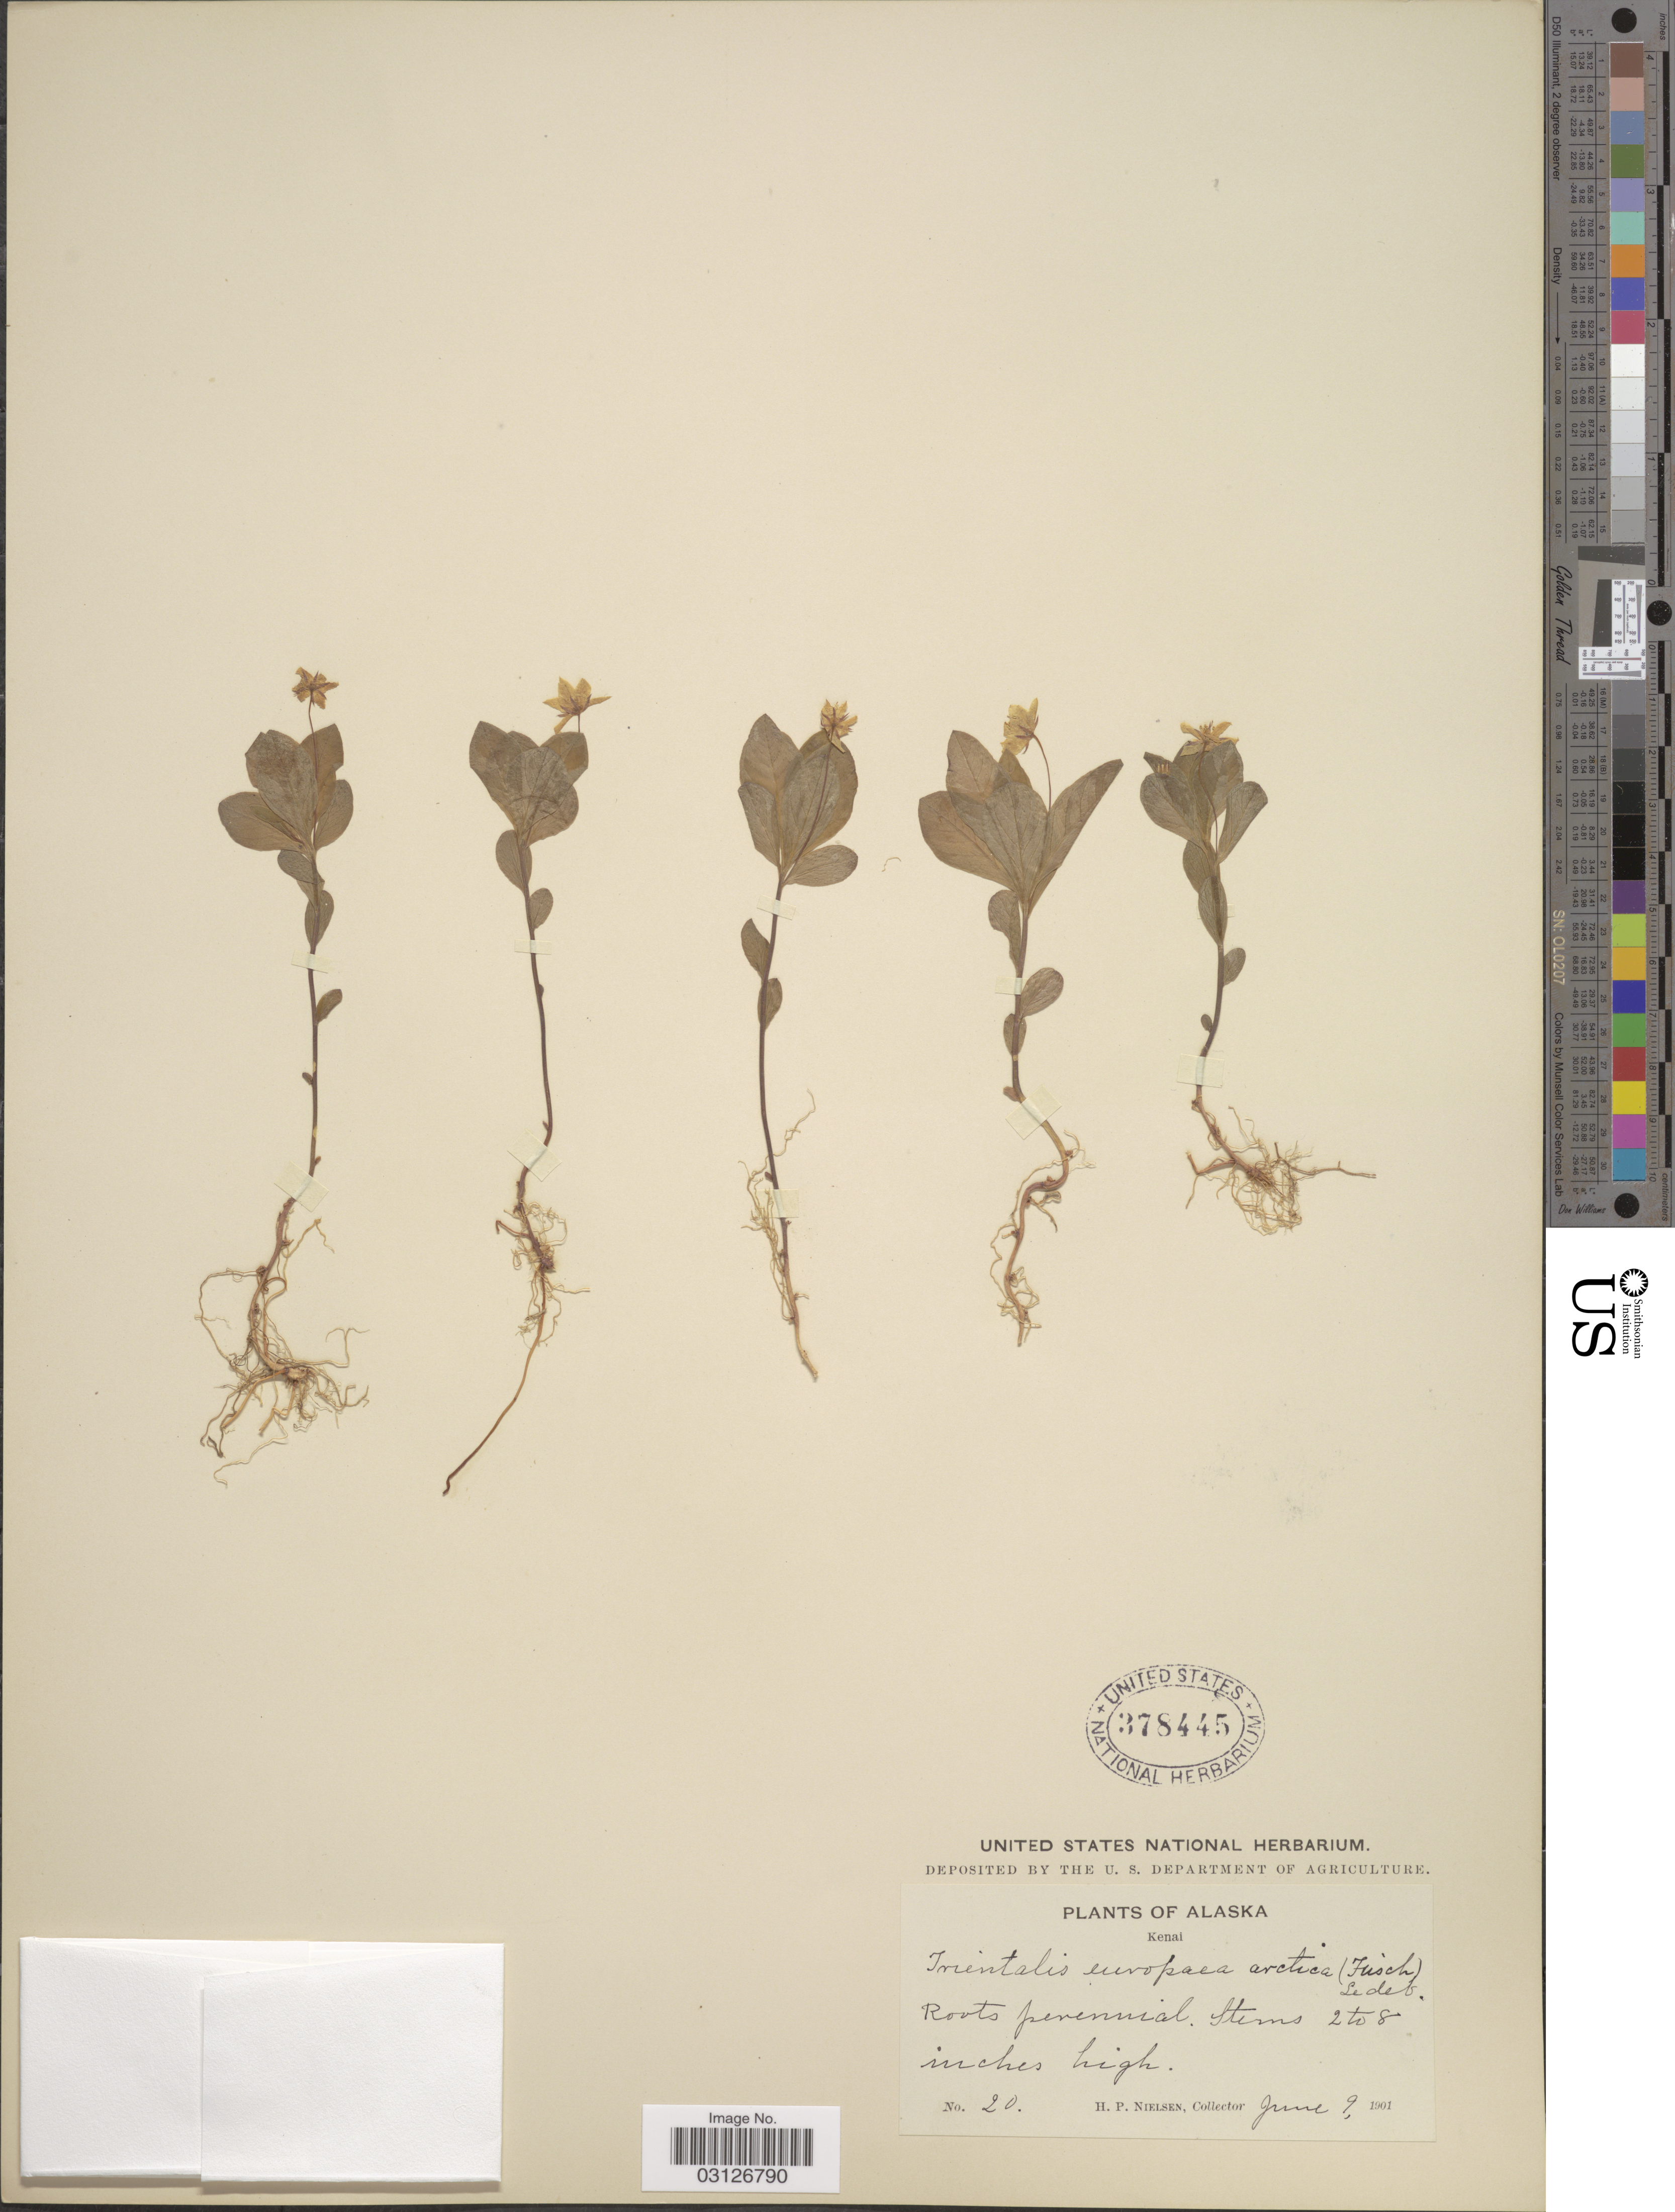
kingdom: Plantae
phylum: Tracheophyta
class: Magnoliopsida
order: Ericales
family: Primulaceae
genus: Trientalis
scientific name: Trientalis europaea subsp. arctica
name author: (Fisch. ex Hook.) Hultén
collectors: H. P. Nielsen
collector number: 20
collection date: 1901-06-09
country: United States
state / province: Alaska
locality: Kenai.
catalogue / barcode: US 378445